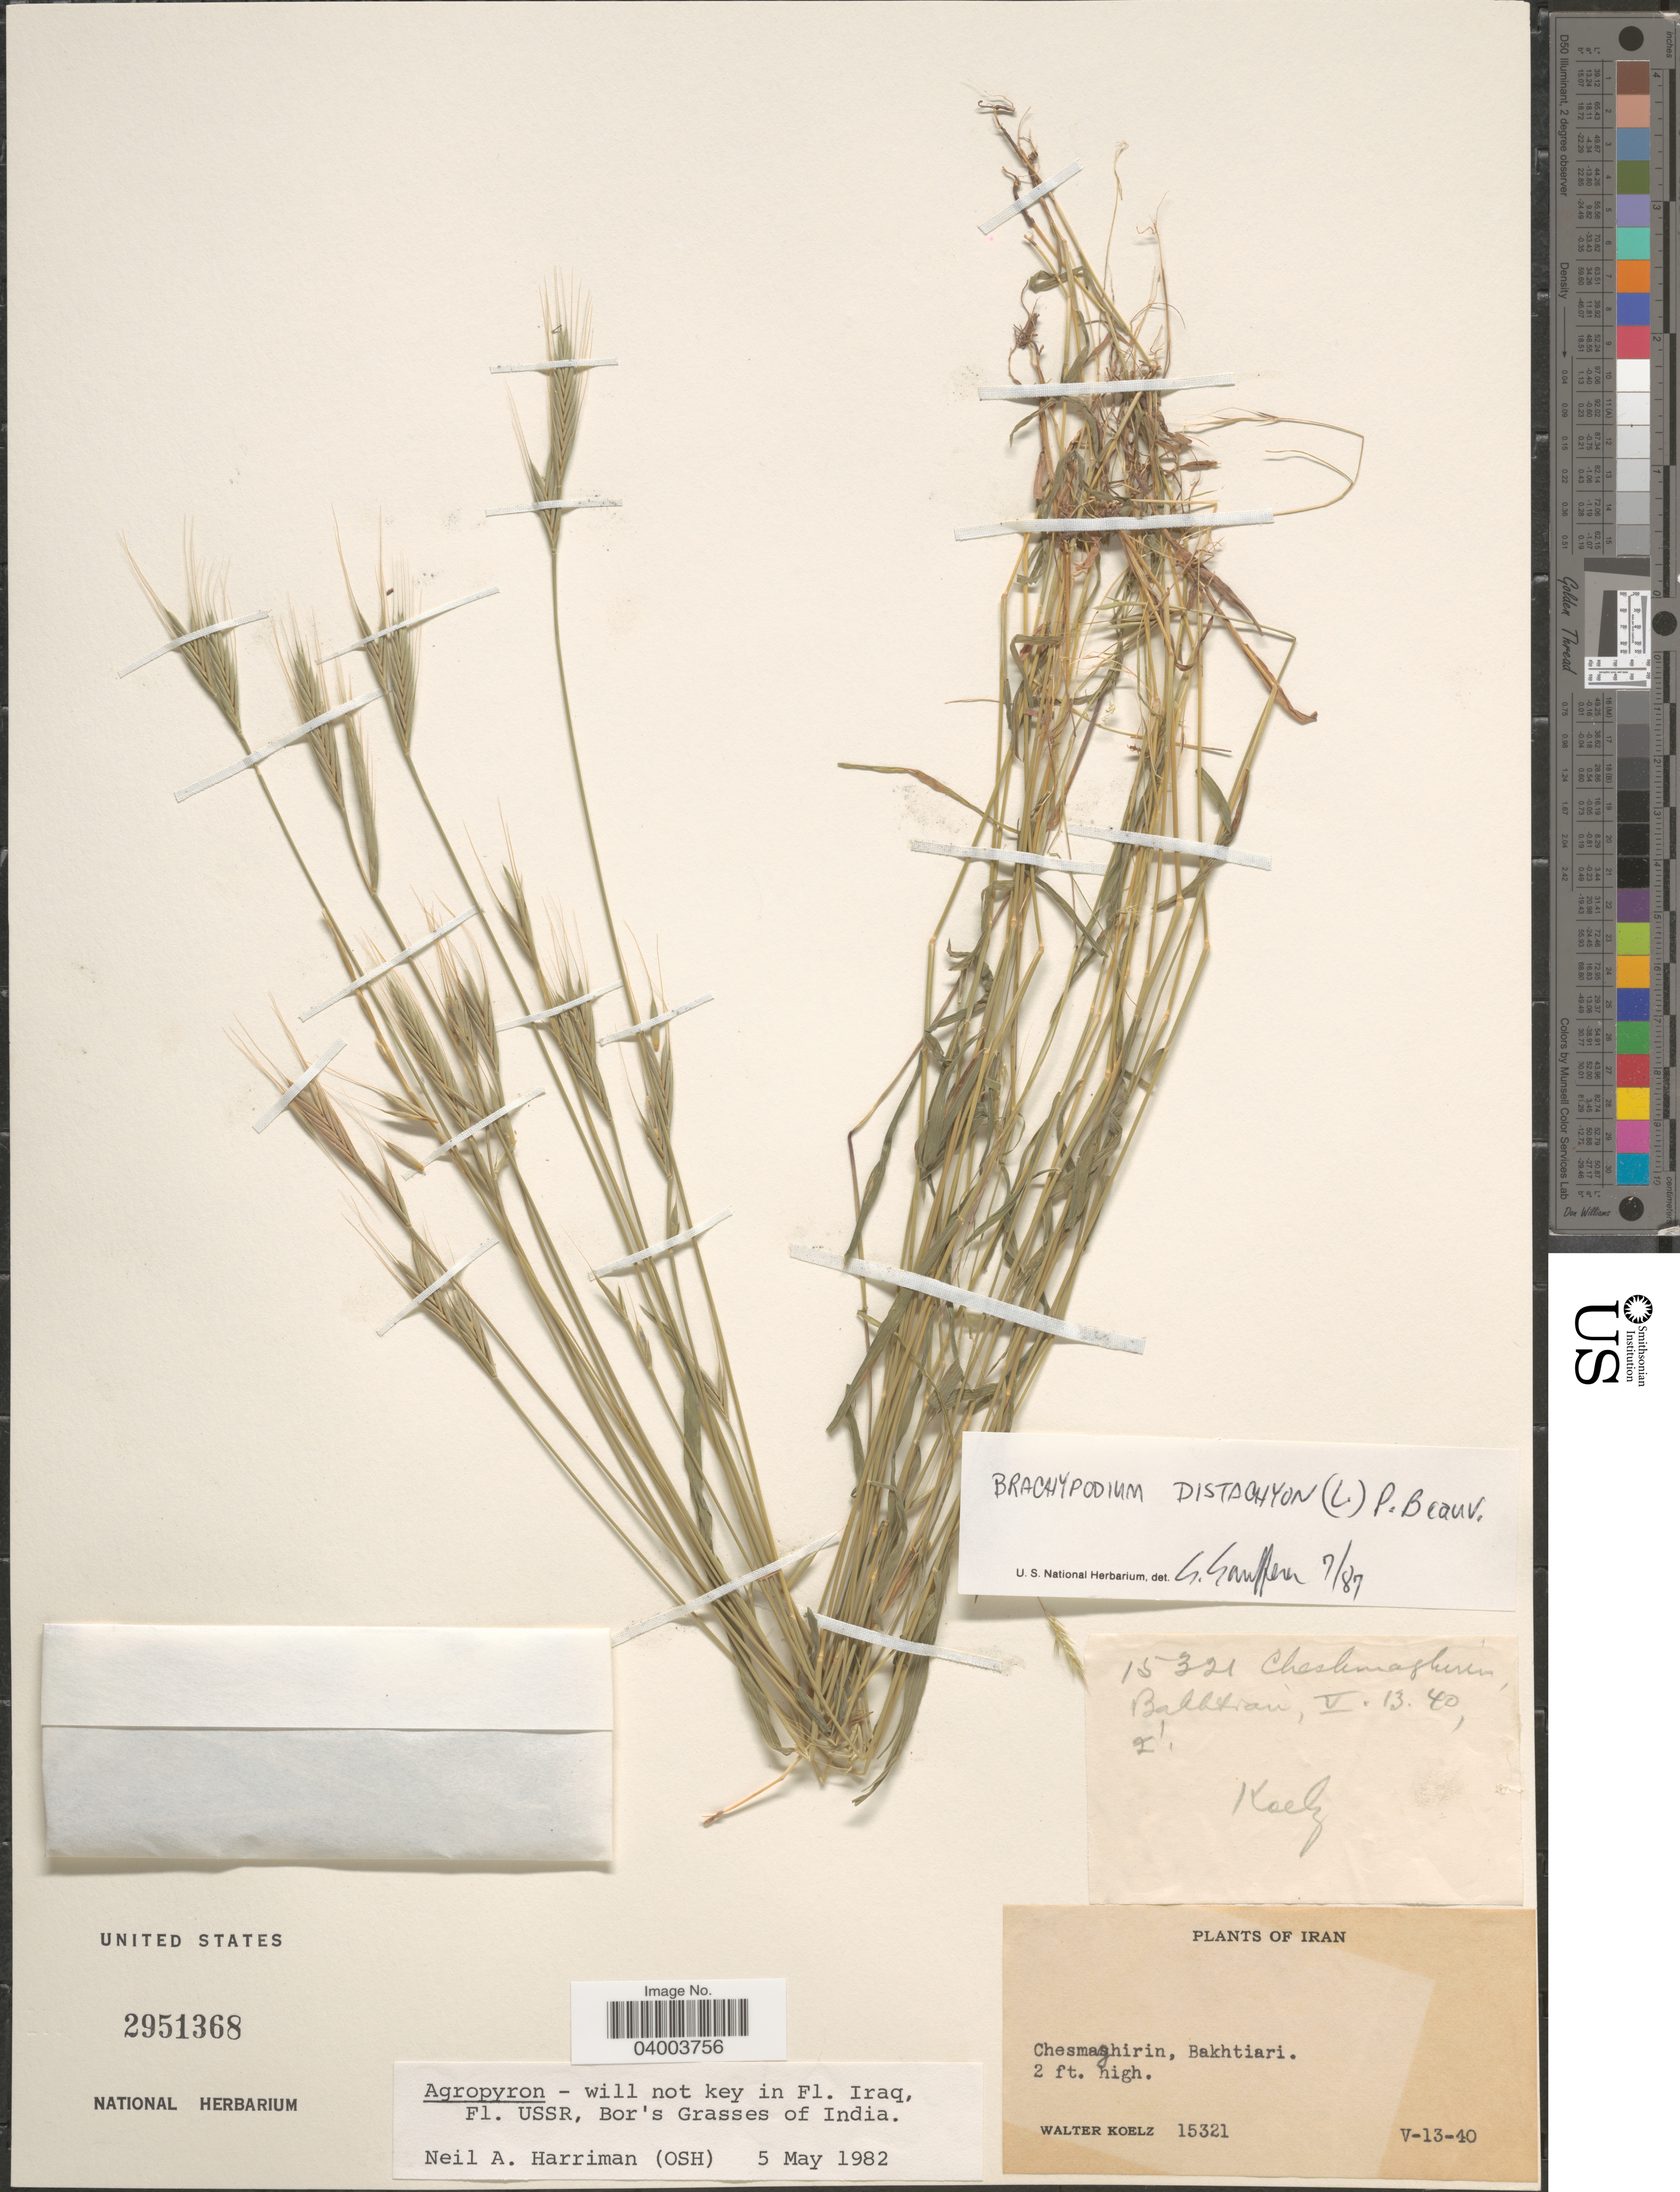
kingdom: Plantae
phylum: Tracheophyta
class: Liliopsida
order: Poales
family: Poaceae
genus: Brachypodium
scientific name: Brachypodium distachyon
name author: (L.) P. Beauv.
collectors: W. N. Koelz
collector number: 15321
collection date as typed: Transcribed d/m/y: 13/5/40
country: Iran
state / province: Chahar Mahaal and Bakhtiari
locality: Chesmaghirin, Bakhtiari.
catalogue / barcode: US 2951368